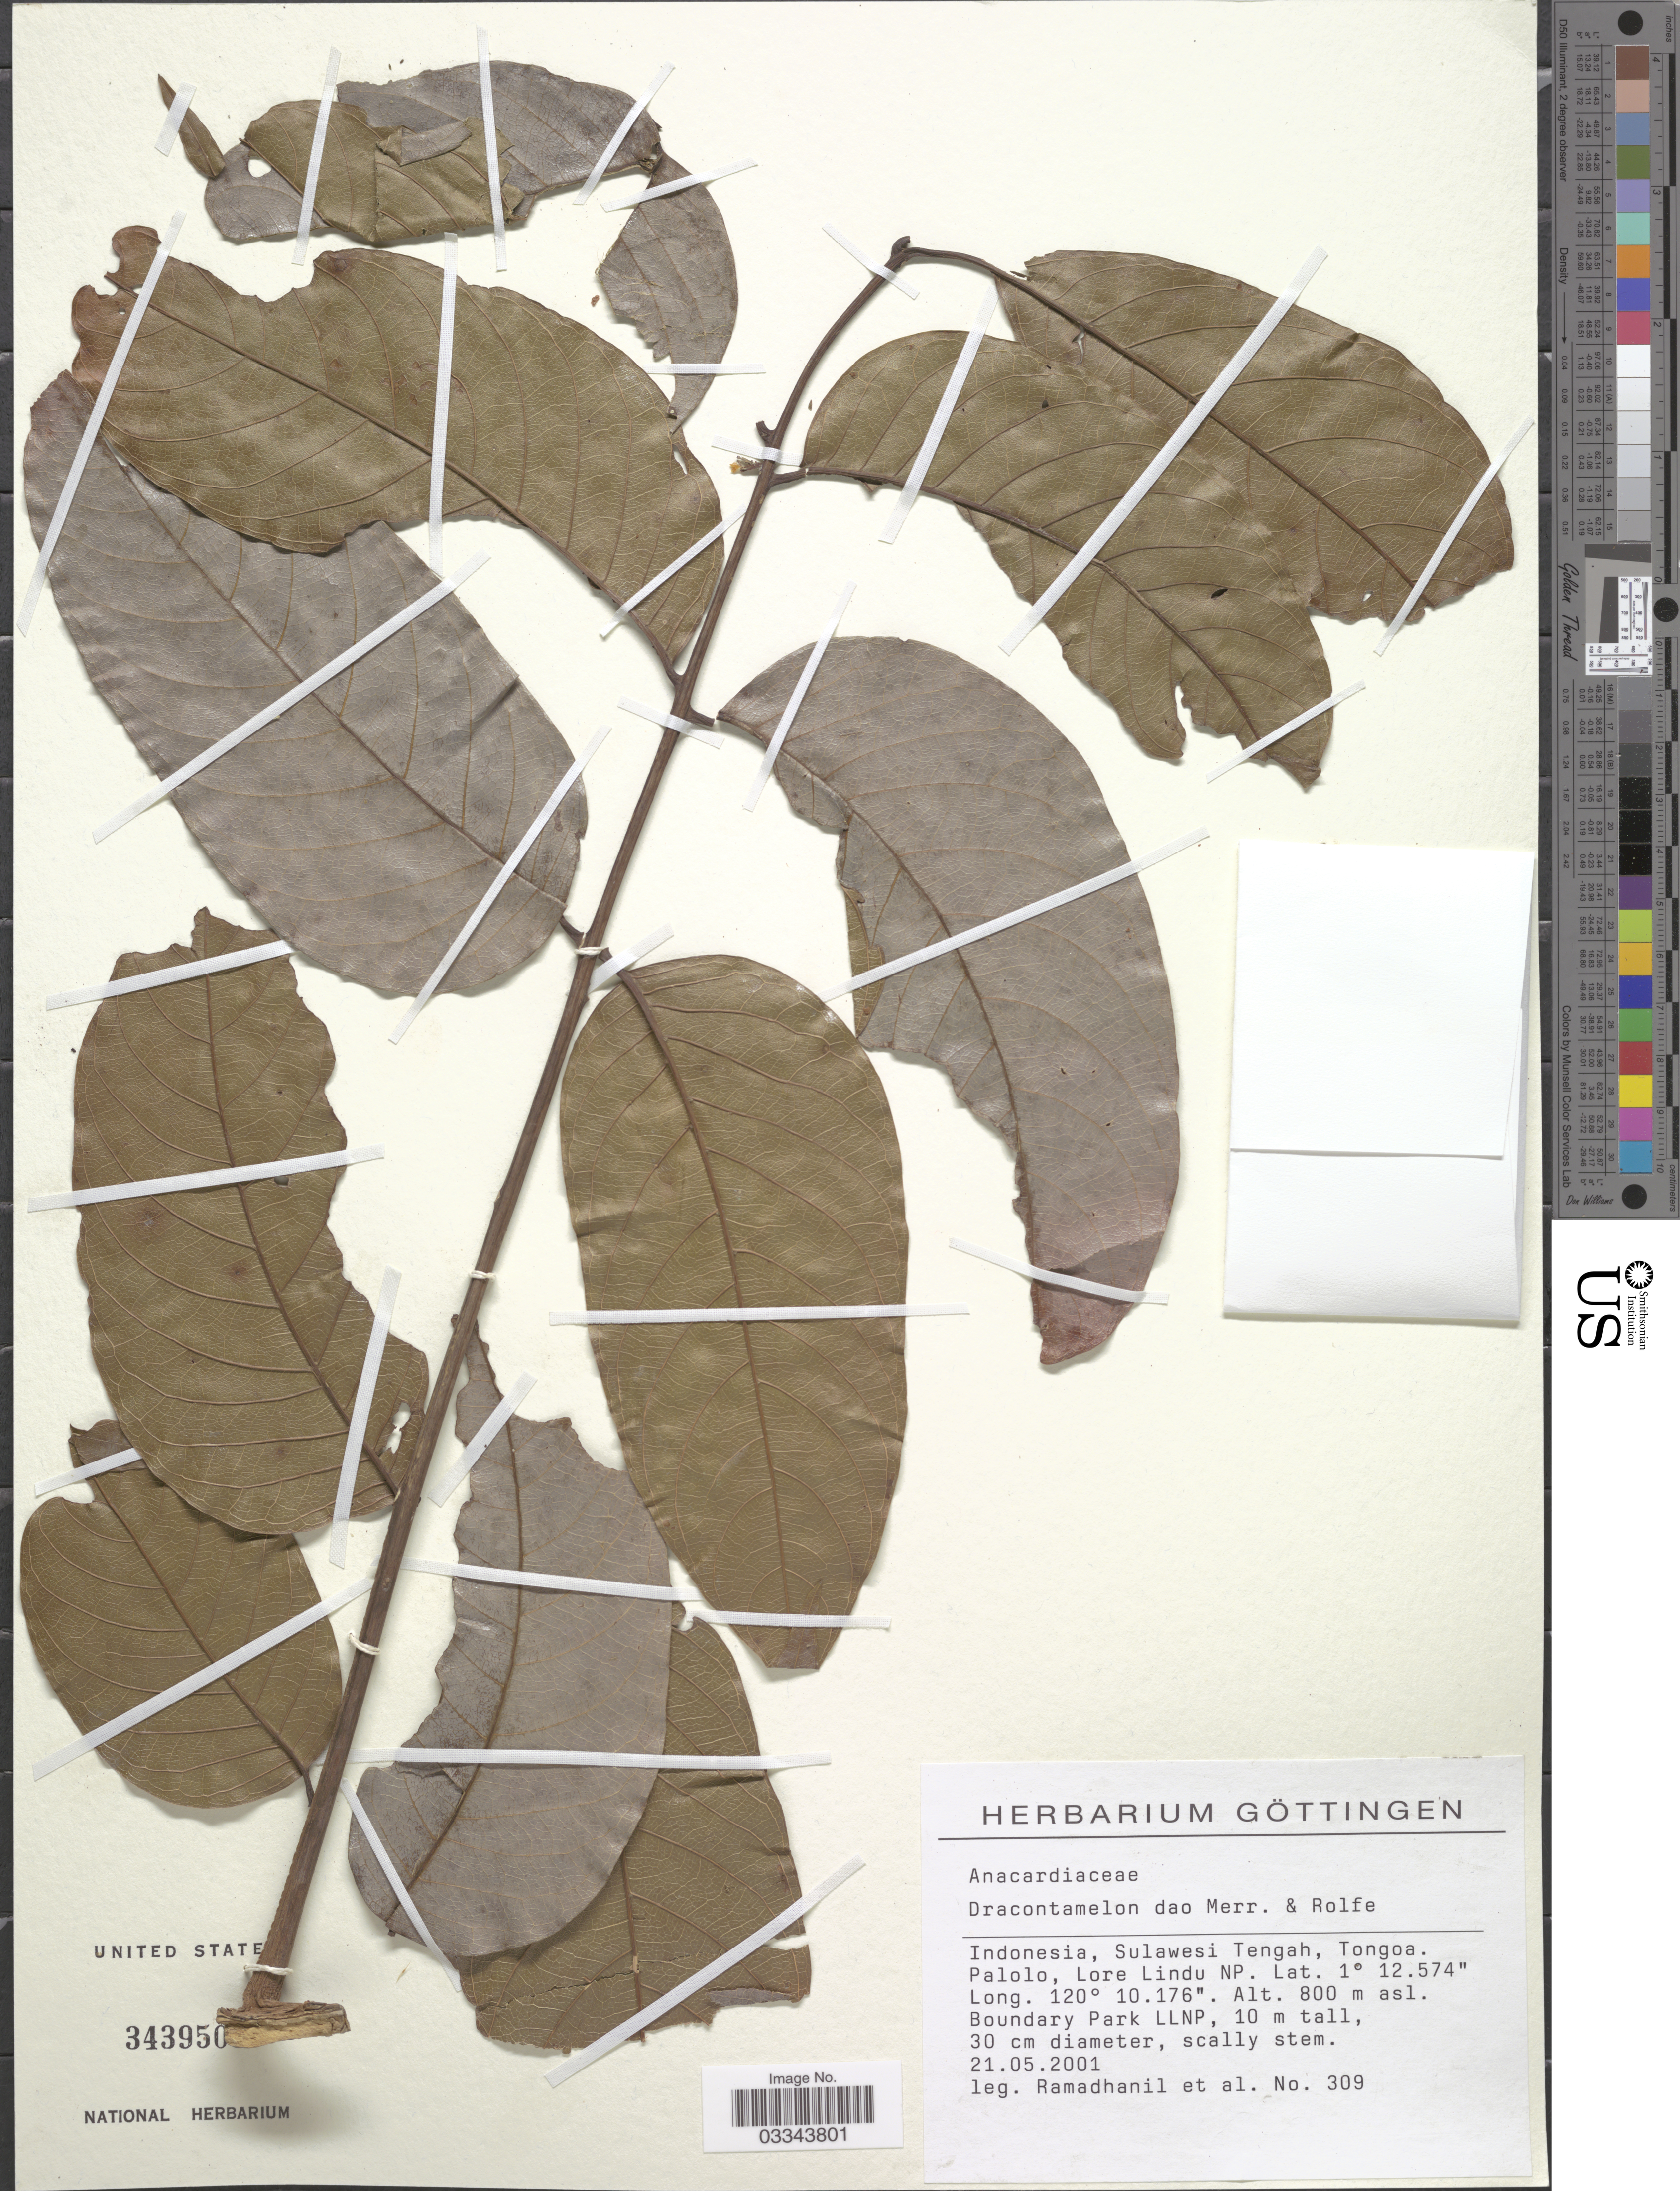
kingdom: Plantae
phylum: Tracheophyta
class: Magnoliopsida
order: Sapindales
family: Anacardiaceae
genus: Dracontomelon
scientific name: Dracontomelon dao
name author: (Blanco) Merr. & Rolfe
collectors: -. Ramadhanil & et al.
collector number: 309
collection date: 2001-05-21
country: Indonesia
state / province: Sulawesi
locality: Sulawesi Tengah, tongoa. Palolo, Lore Lindu NP. Boundary Park LLNP.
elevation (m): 800